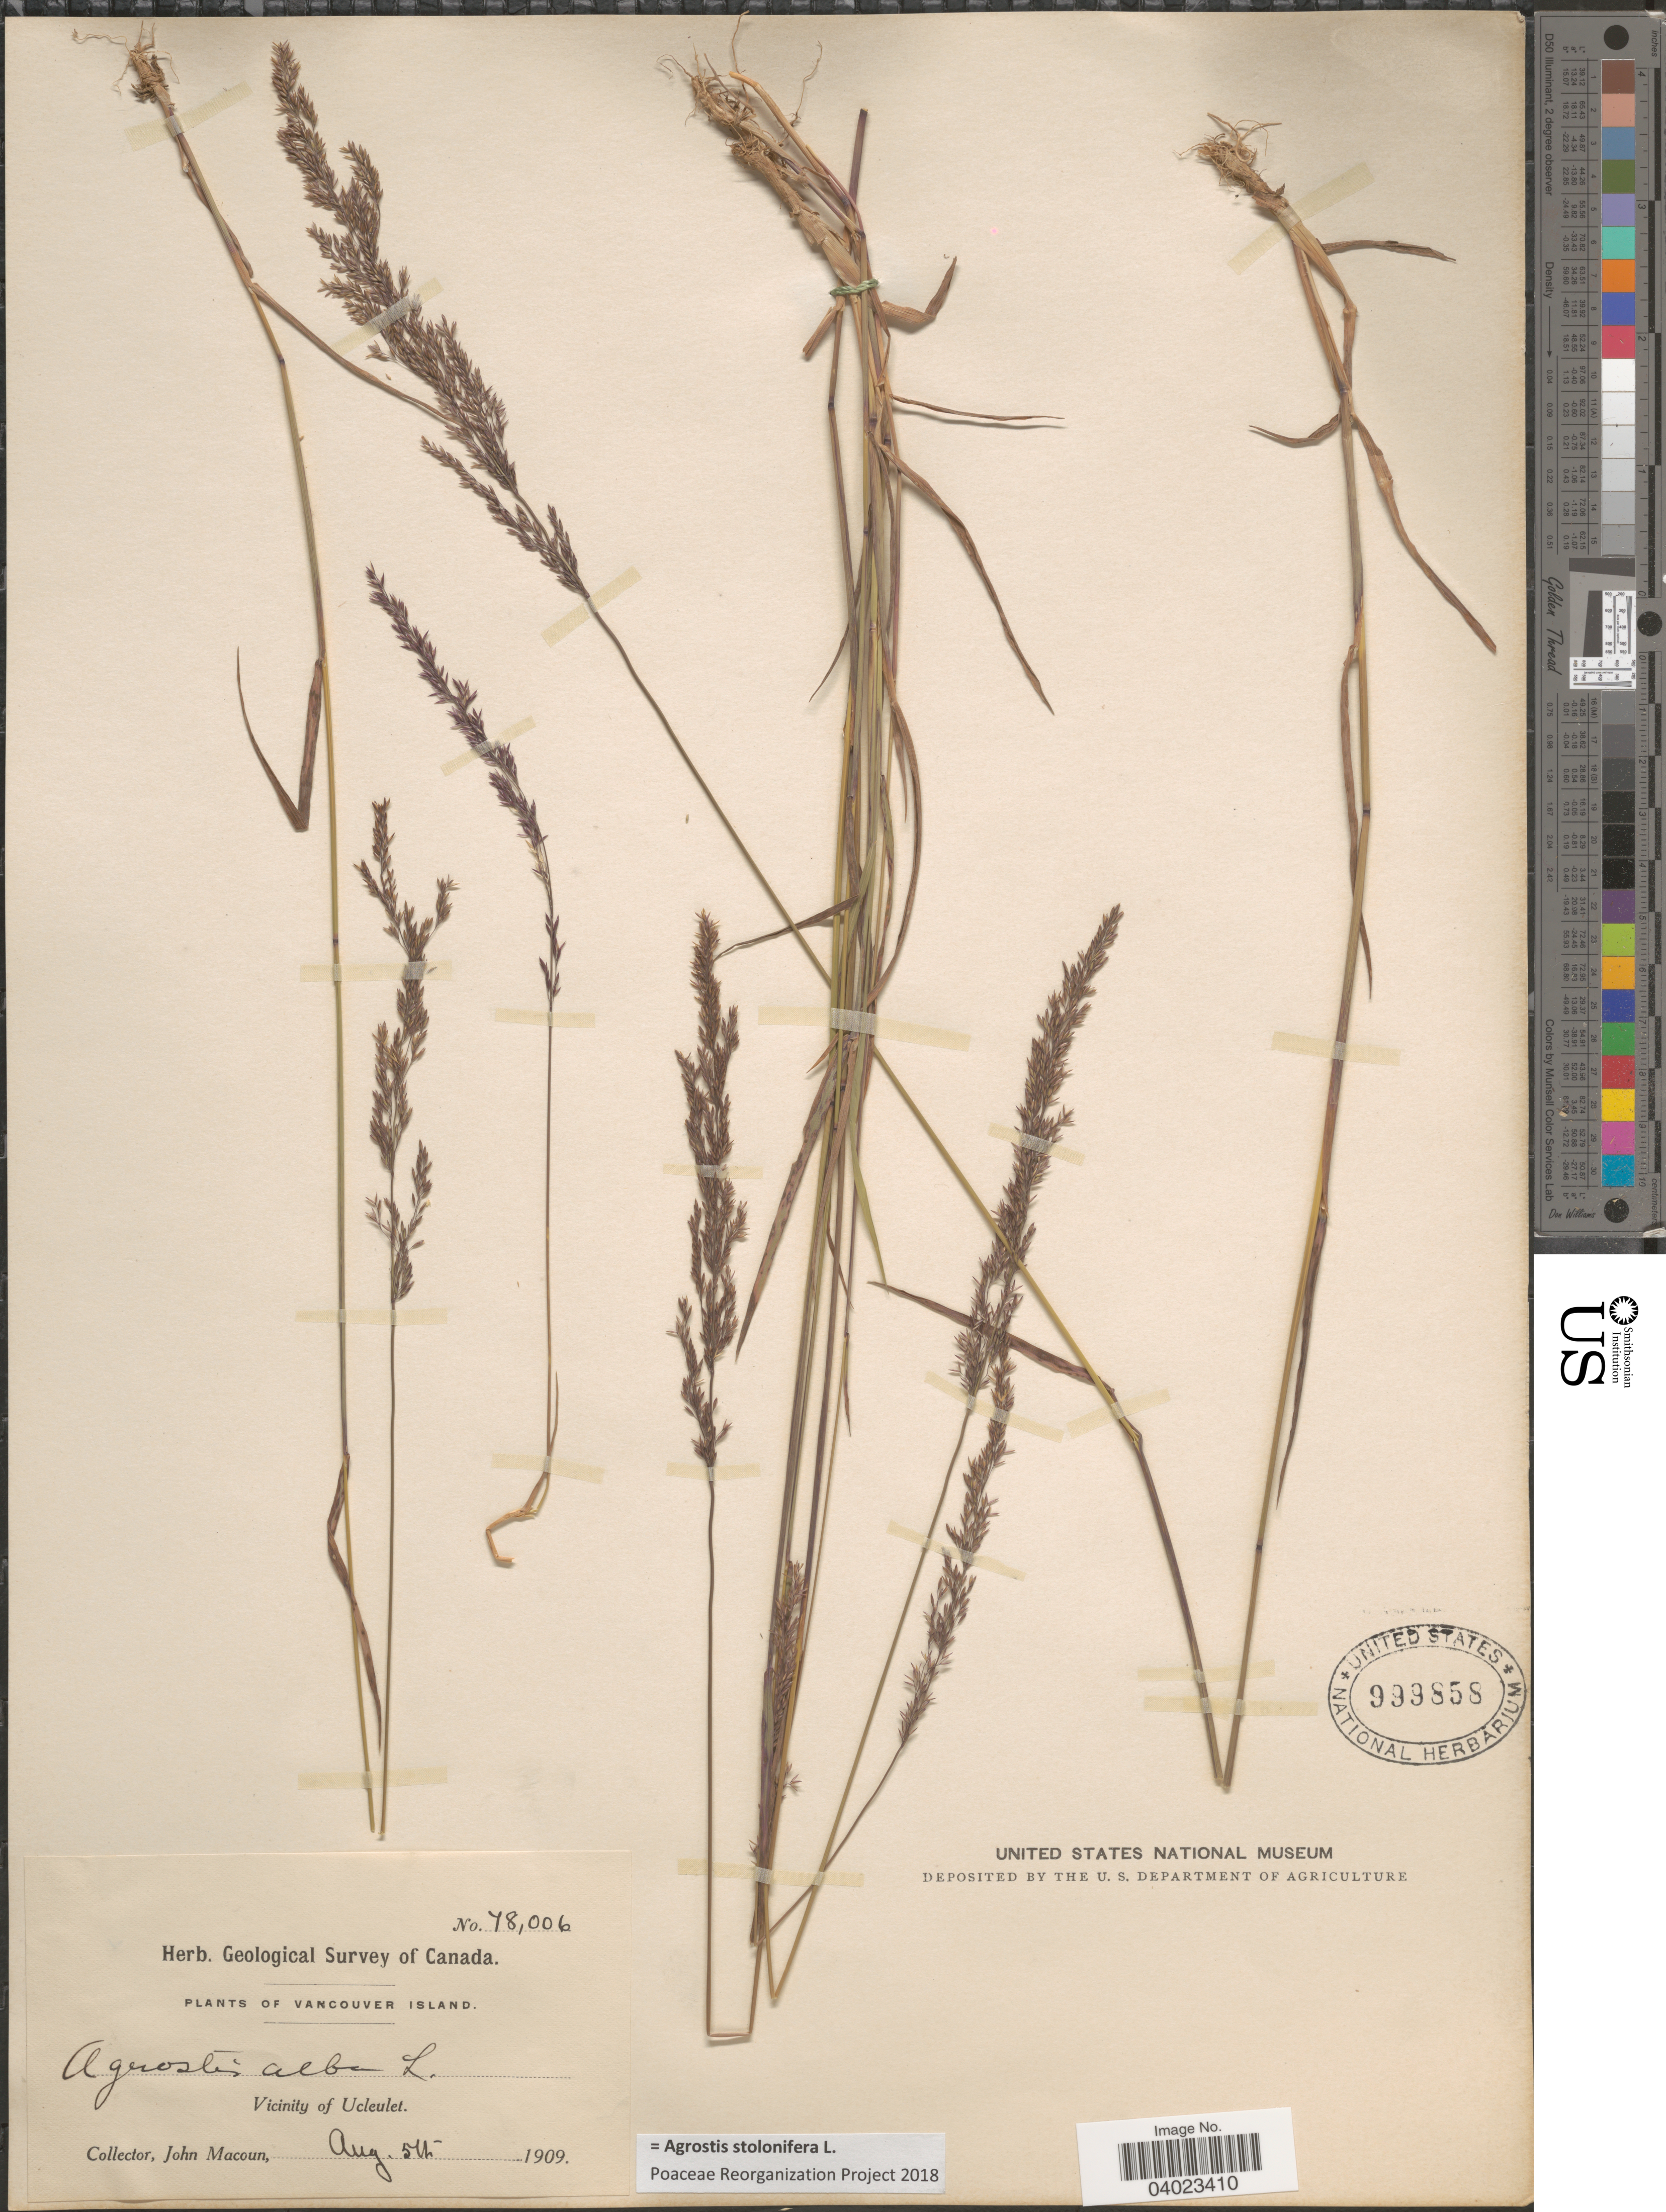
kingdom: Plantae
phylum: Tracheophyta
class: Liliopsida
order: Poales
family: Poaceae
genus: Agrostis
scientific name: Agrostis stolonifera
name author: L.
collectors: J. Macoun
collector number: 78006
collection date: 1909-08-05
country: Canada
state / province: British Columbia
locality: Vancouver Island. Vicinity of Ucleulet.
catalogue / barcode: US 999858